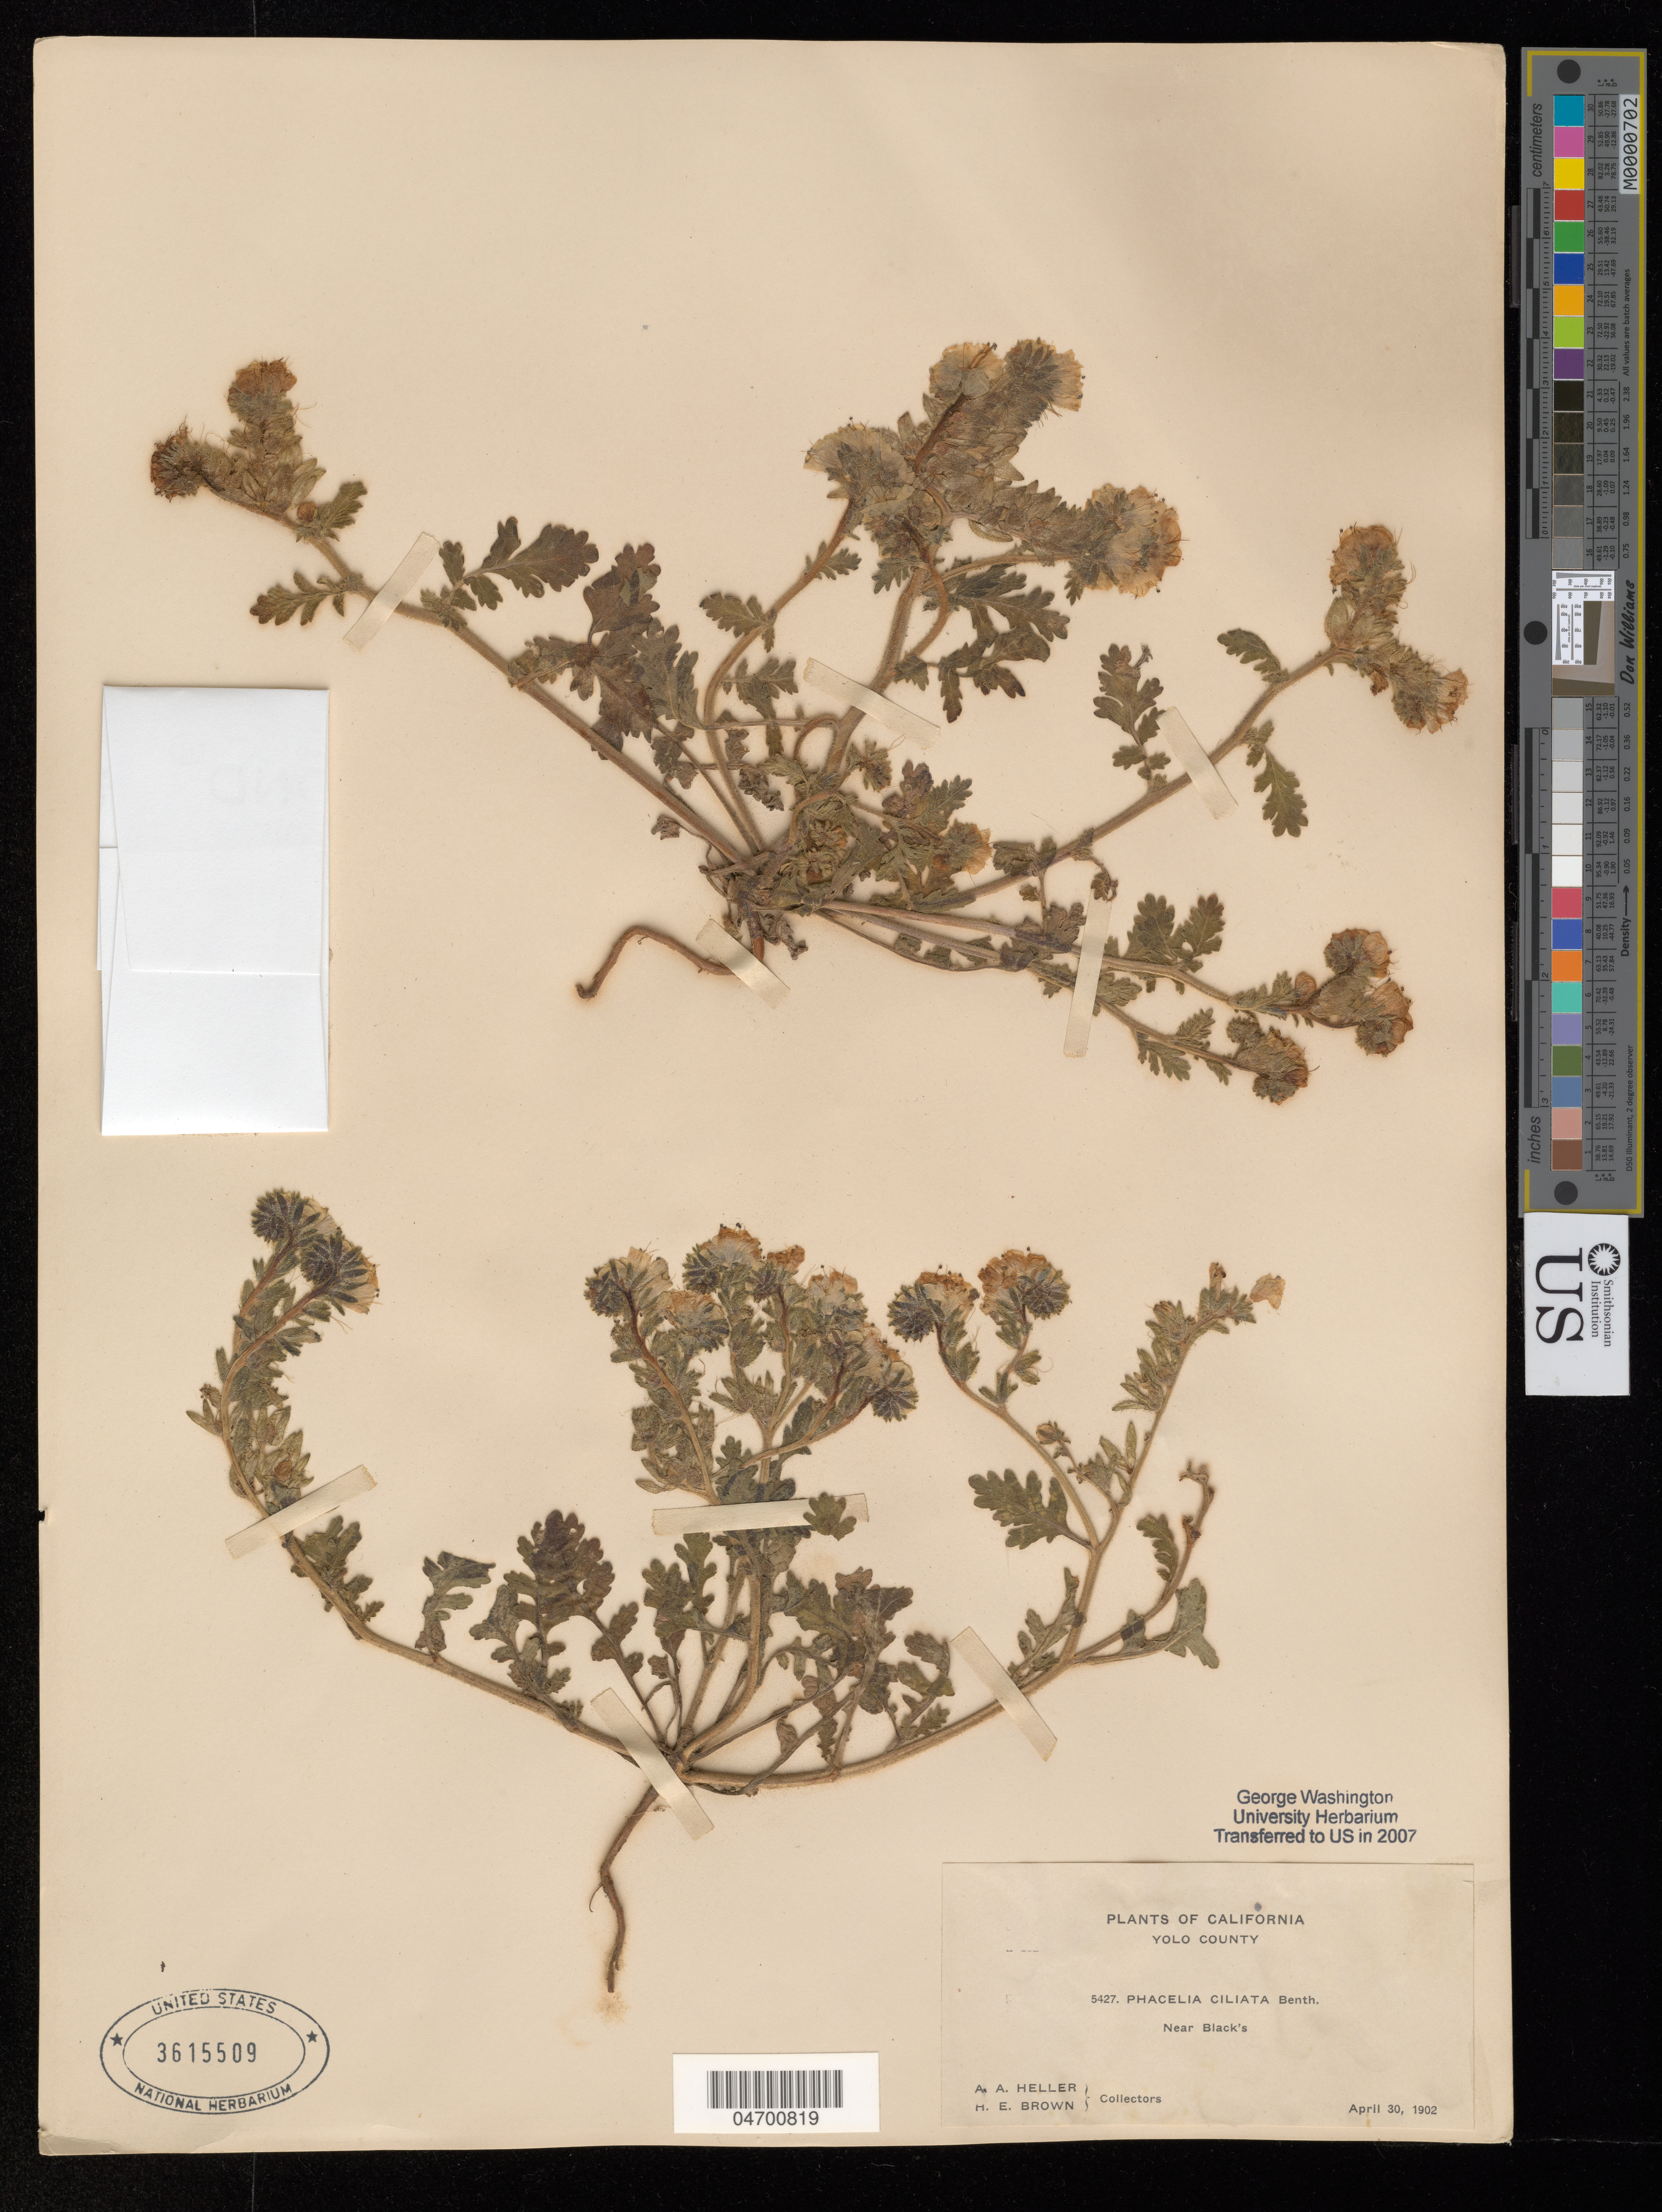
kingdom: Plantae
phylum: Tracheophyta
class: Magnoliopsida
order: Boraginales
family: Hydrophyllaceae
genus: Phacelia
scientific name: Phacelia ciliata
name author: Benth.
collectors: A. A. Heller & H. E. Brown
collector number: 5427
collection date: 1902-04-30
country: United States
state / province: California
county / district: Yolo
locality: Yolo County. Near Black's.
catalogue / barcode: US 3615509